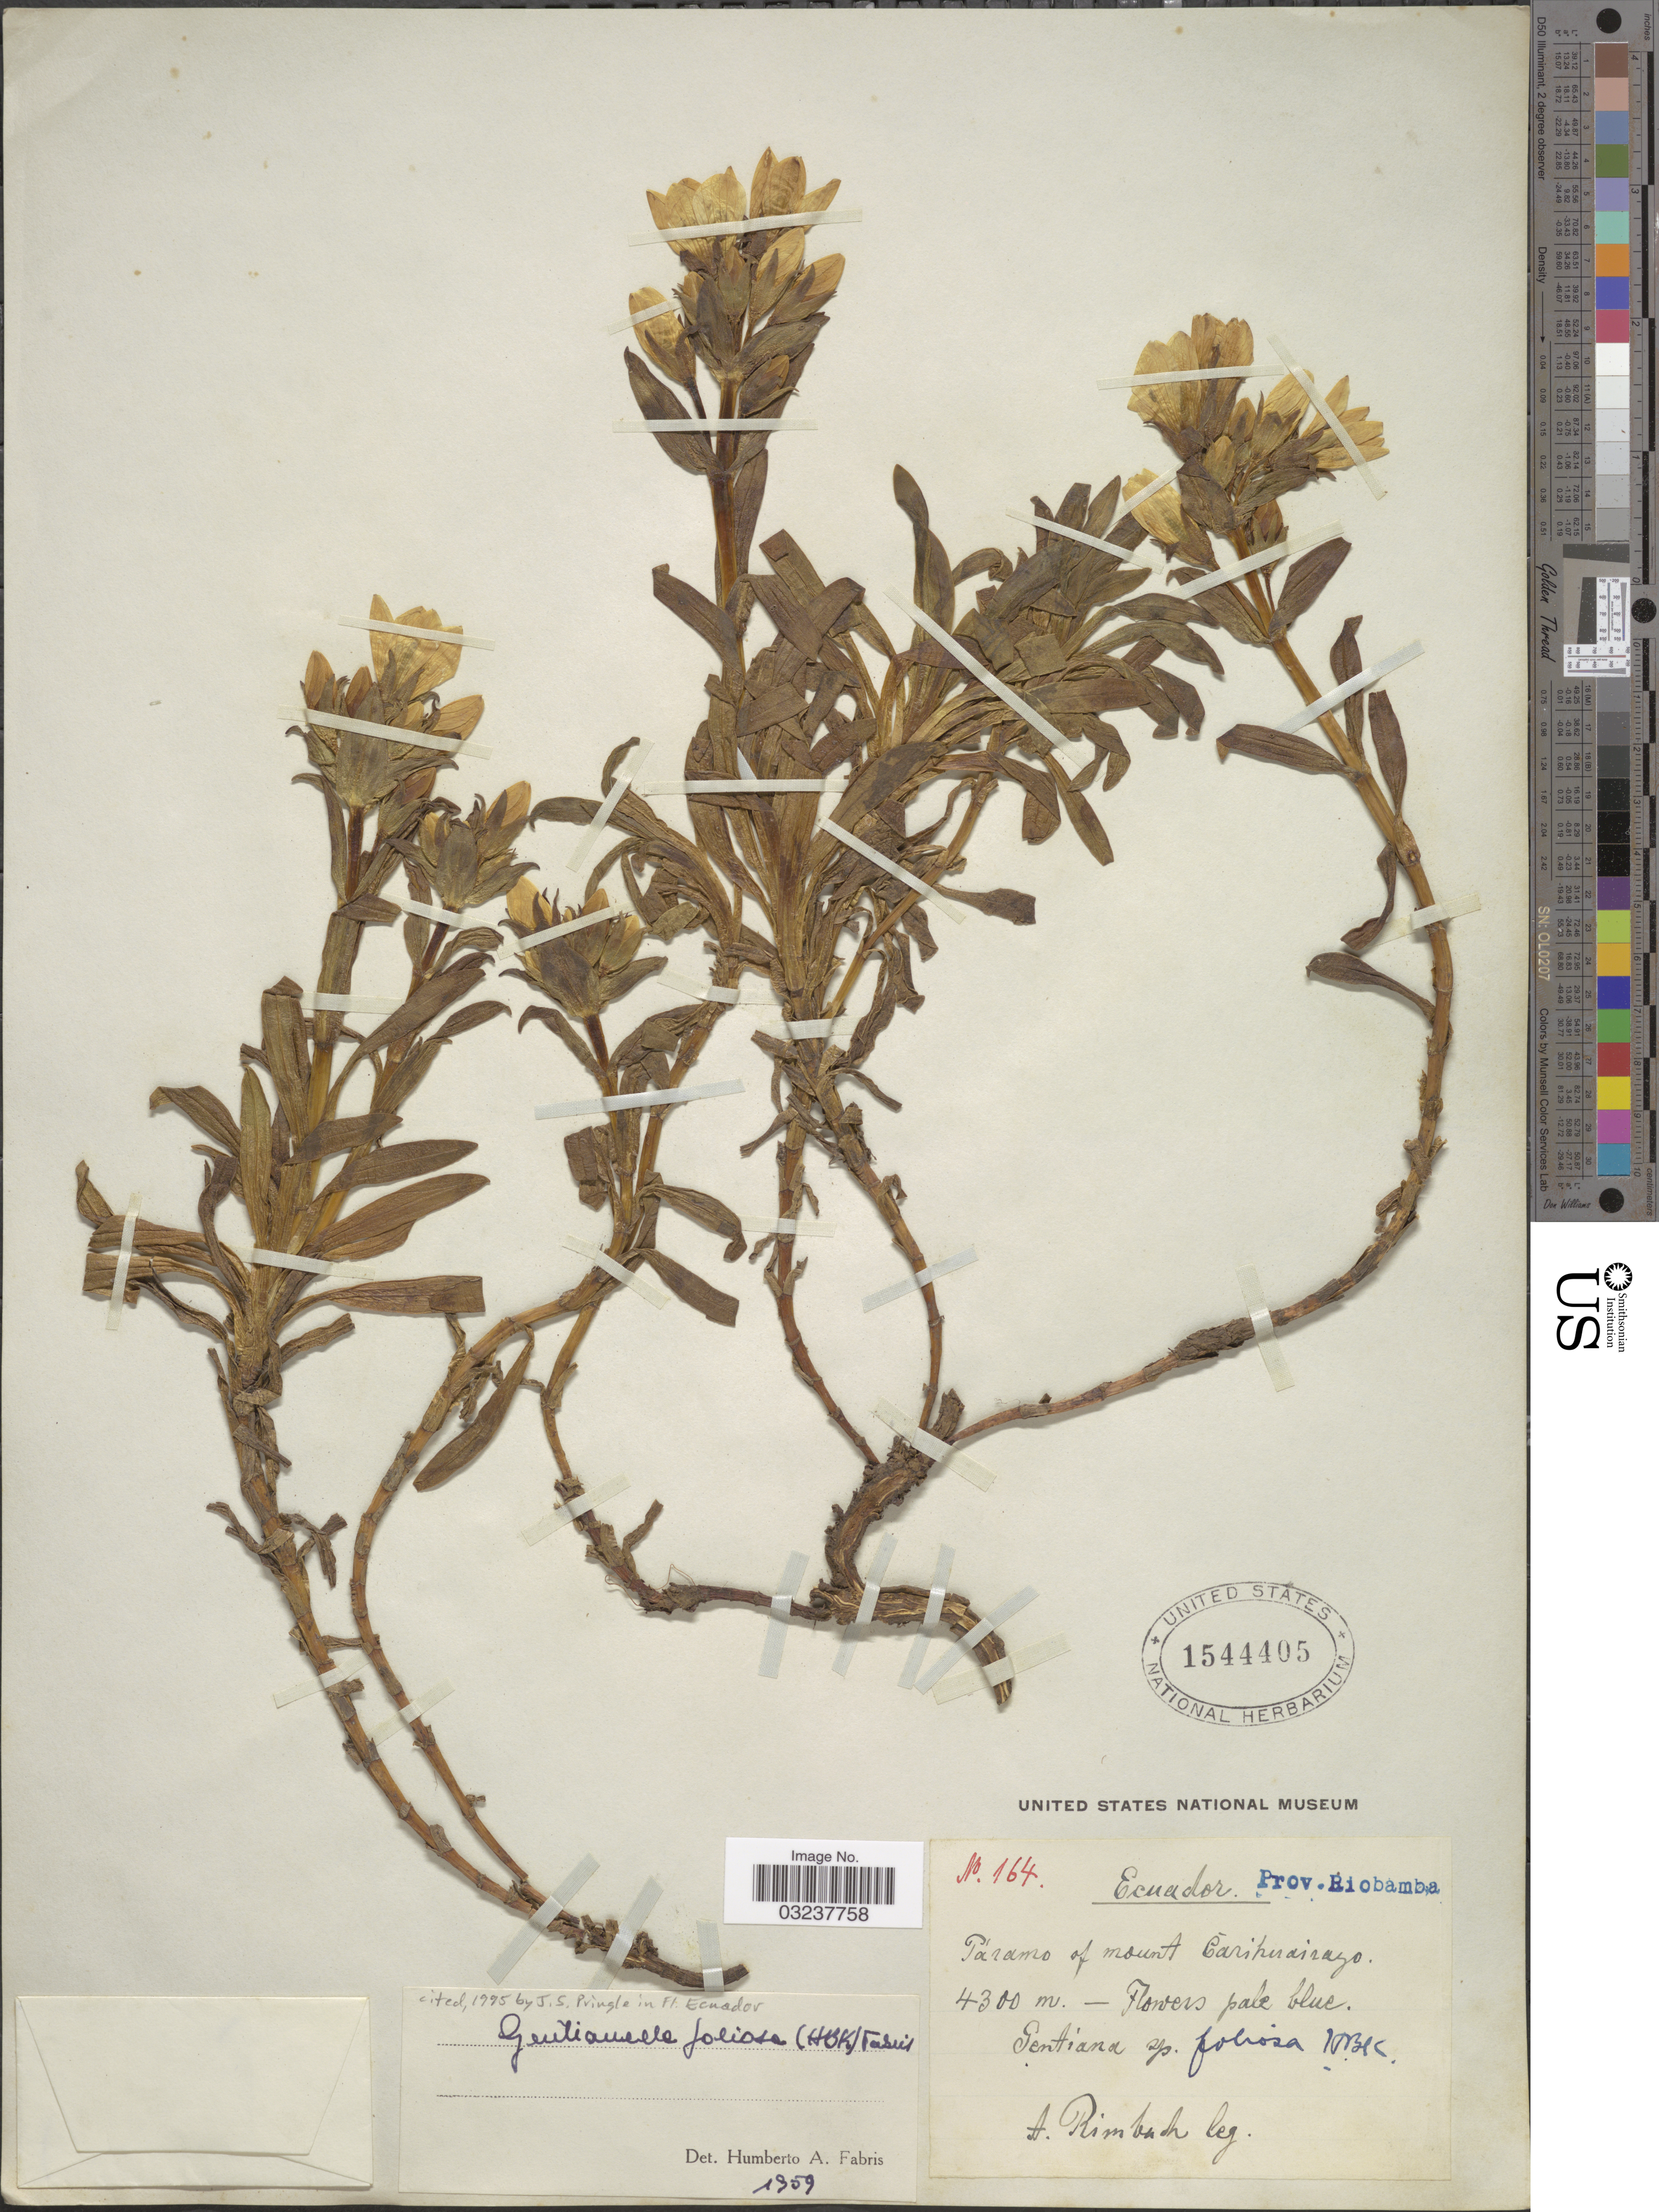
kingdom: Plantae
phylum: Tracheophyta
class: Magnoliopsida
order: Gentianales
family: Gentianaceae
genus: Gentianella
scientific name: Gentianella foliosa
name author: (Kunth) Fabris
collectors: A. Rimbach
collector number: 164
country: Ecuador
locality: Prov. Riobamba, Páramo of mount Carihuarazo.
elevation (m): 4300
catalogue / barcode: US 1544405